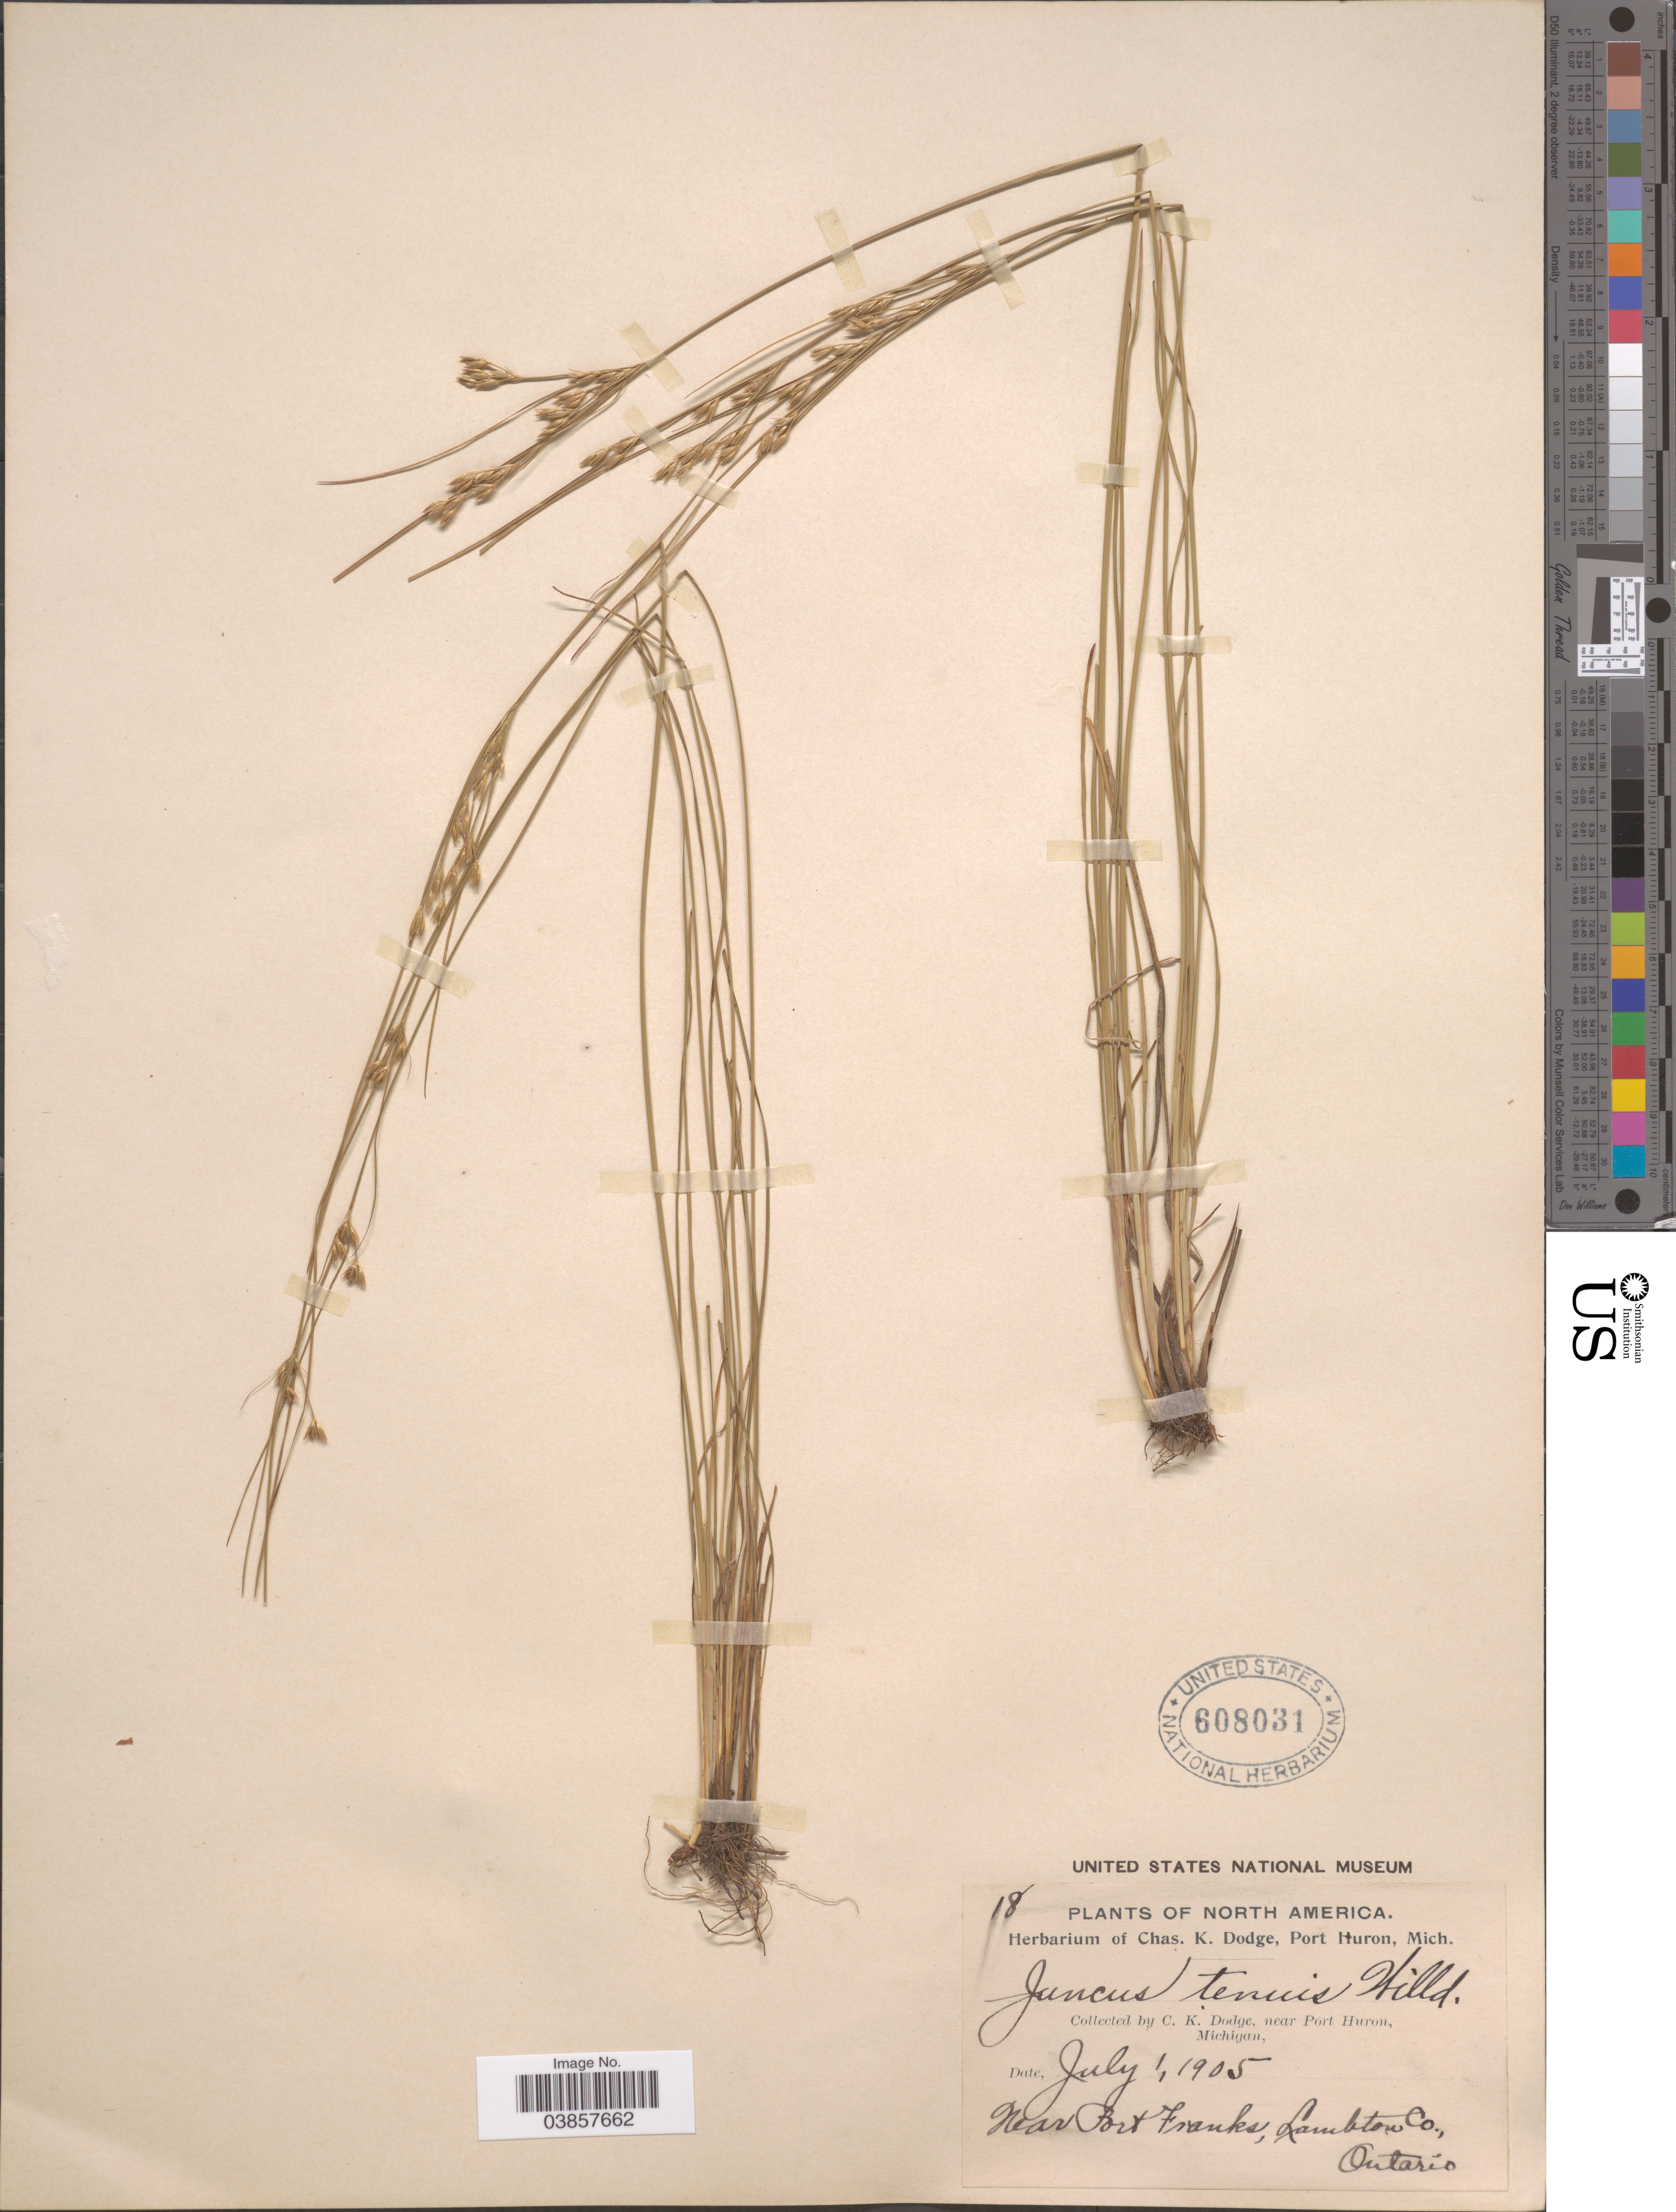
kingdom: Plantae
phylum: Tracheophyta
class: Liliopsida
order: Poales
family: Juncaceae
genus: Juncus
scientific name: Juncus tenuis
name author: Willd.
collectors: C. Dodge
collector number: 18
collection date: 1905-07-01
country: Canada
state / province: Ontario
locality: Near Port Franks, Lambton Co.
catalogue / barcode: US 608031